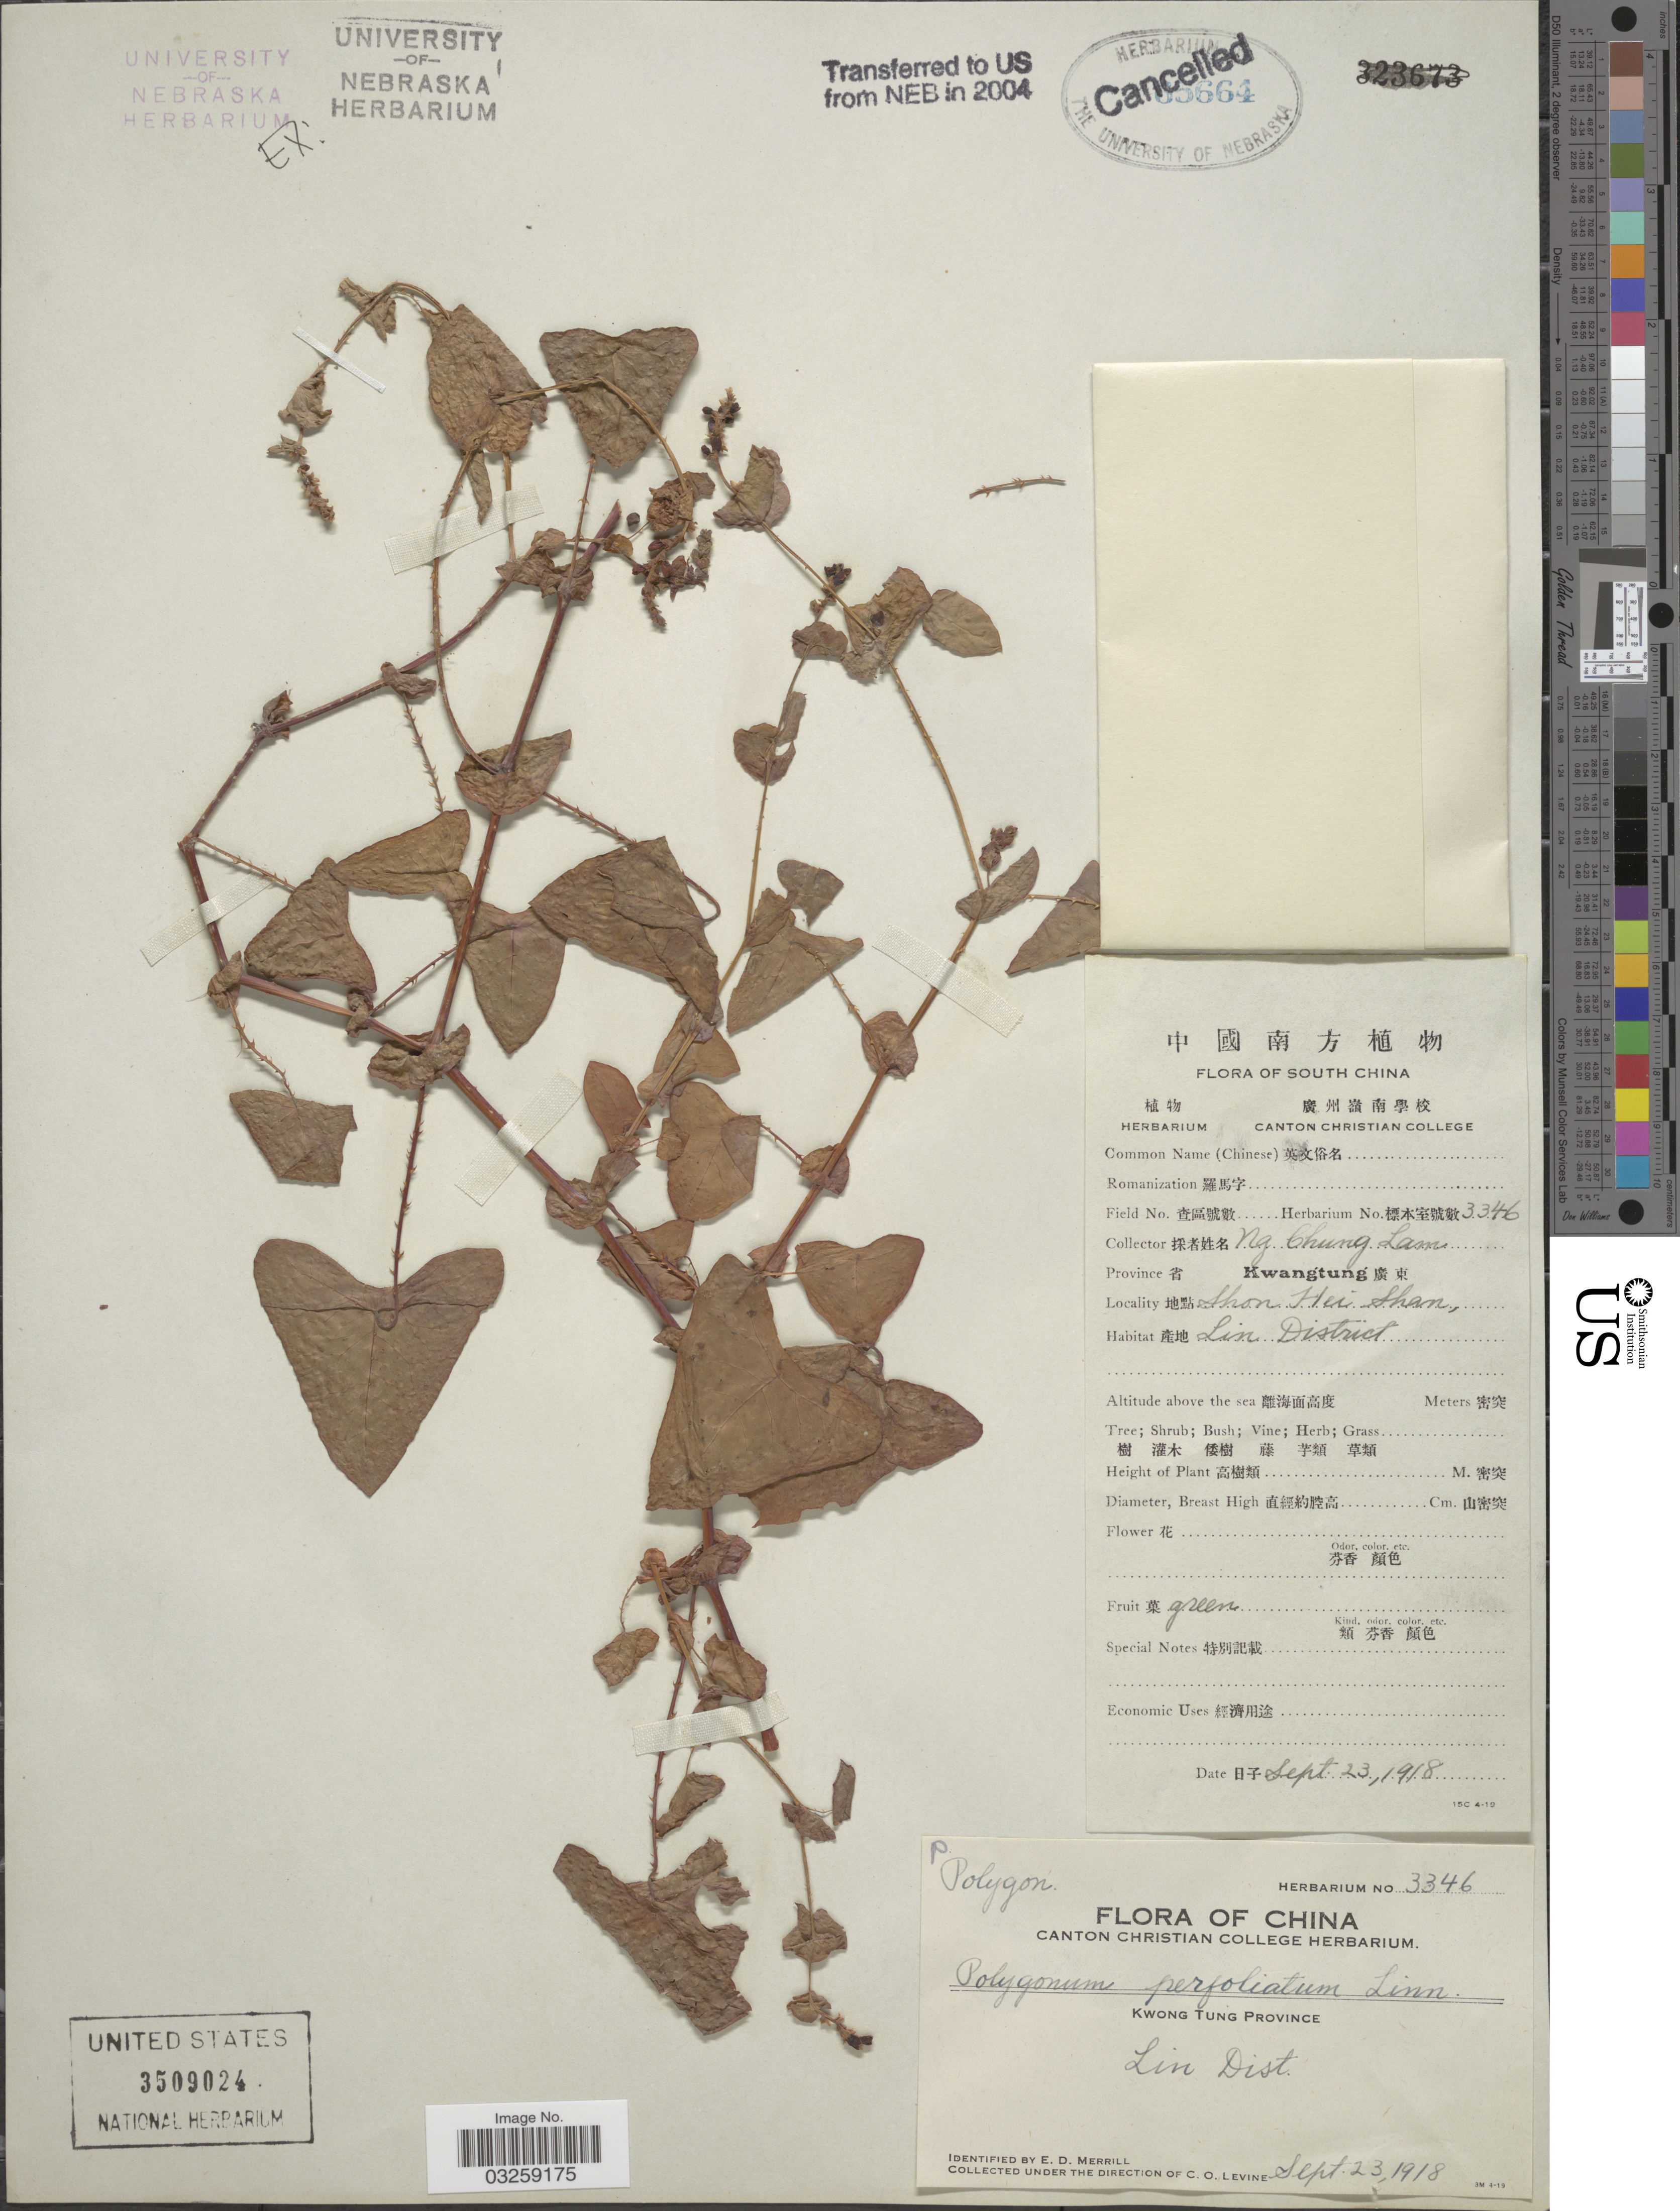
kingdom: Plantae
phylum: Tracheophyta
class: Magnoliopsida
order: Caryophyllales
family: Polygonaceae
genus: Polygonum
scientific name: Polygonum perfoliatum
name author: L.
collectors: C. O. Levine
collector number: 3346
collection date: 1918-09-23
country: China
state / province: Guangdong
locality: South China. Kwong Tung Province. Shon Hei Shan. Lin district.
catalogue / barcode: US 3509024